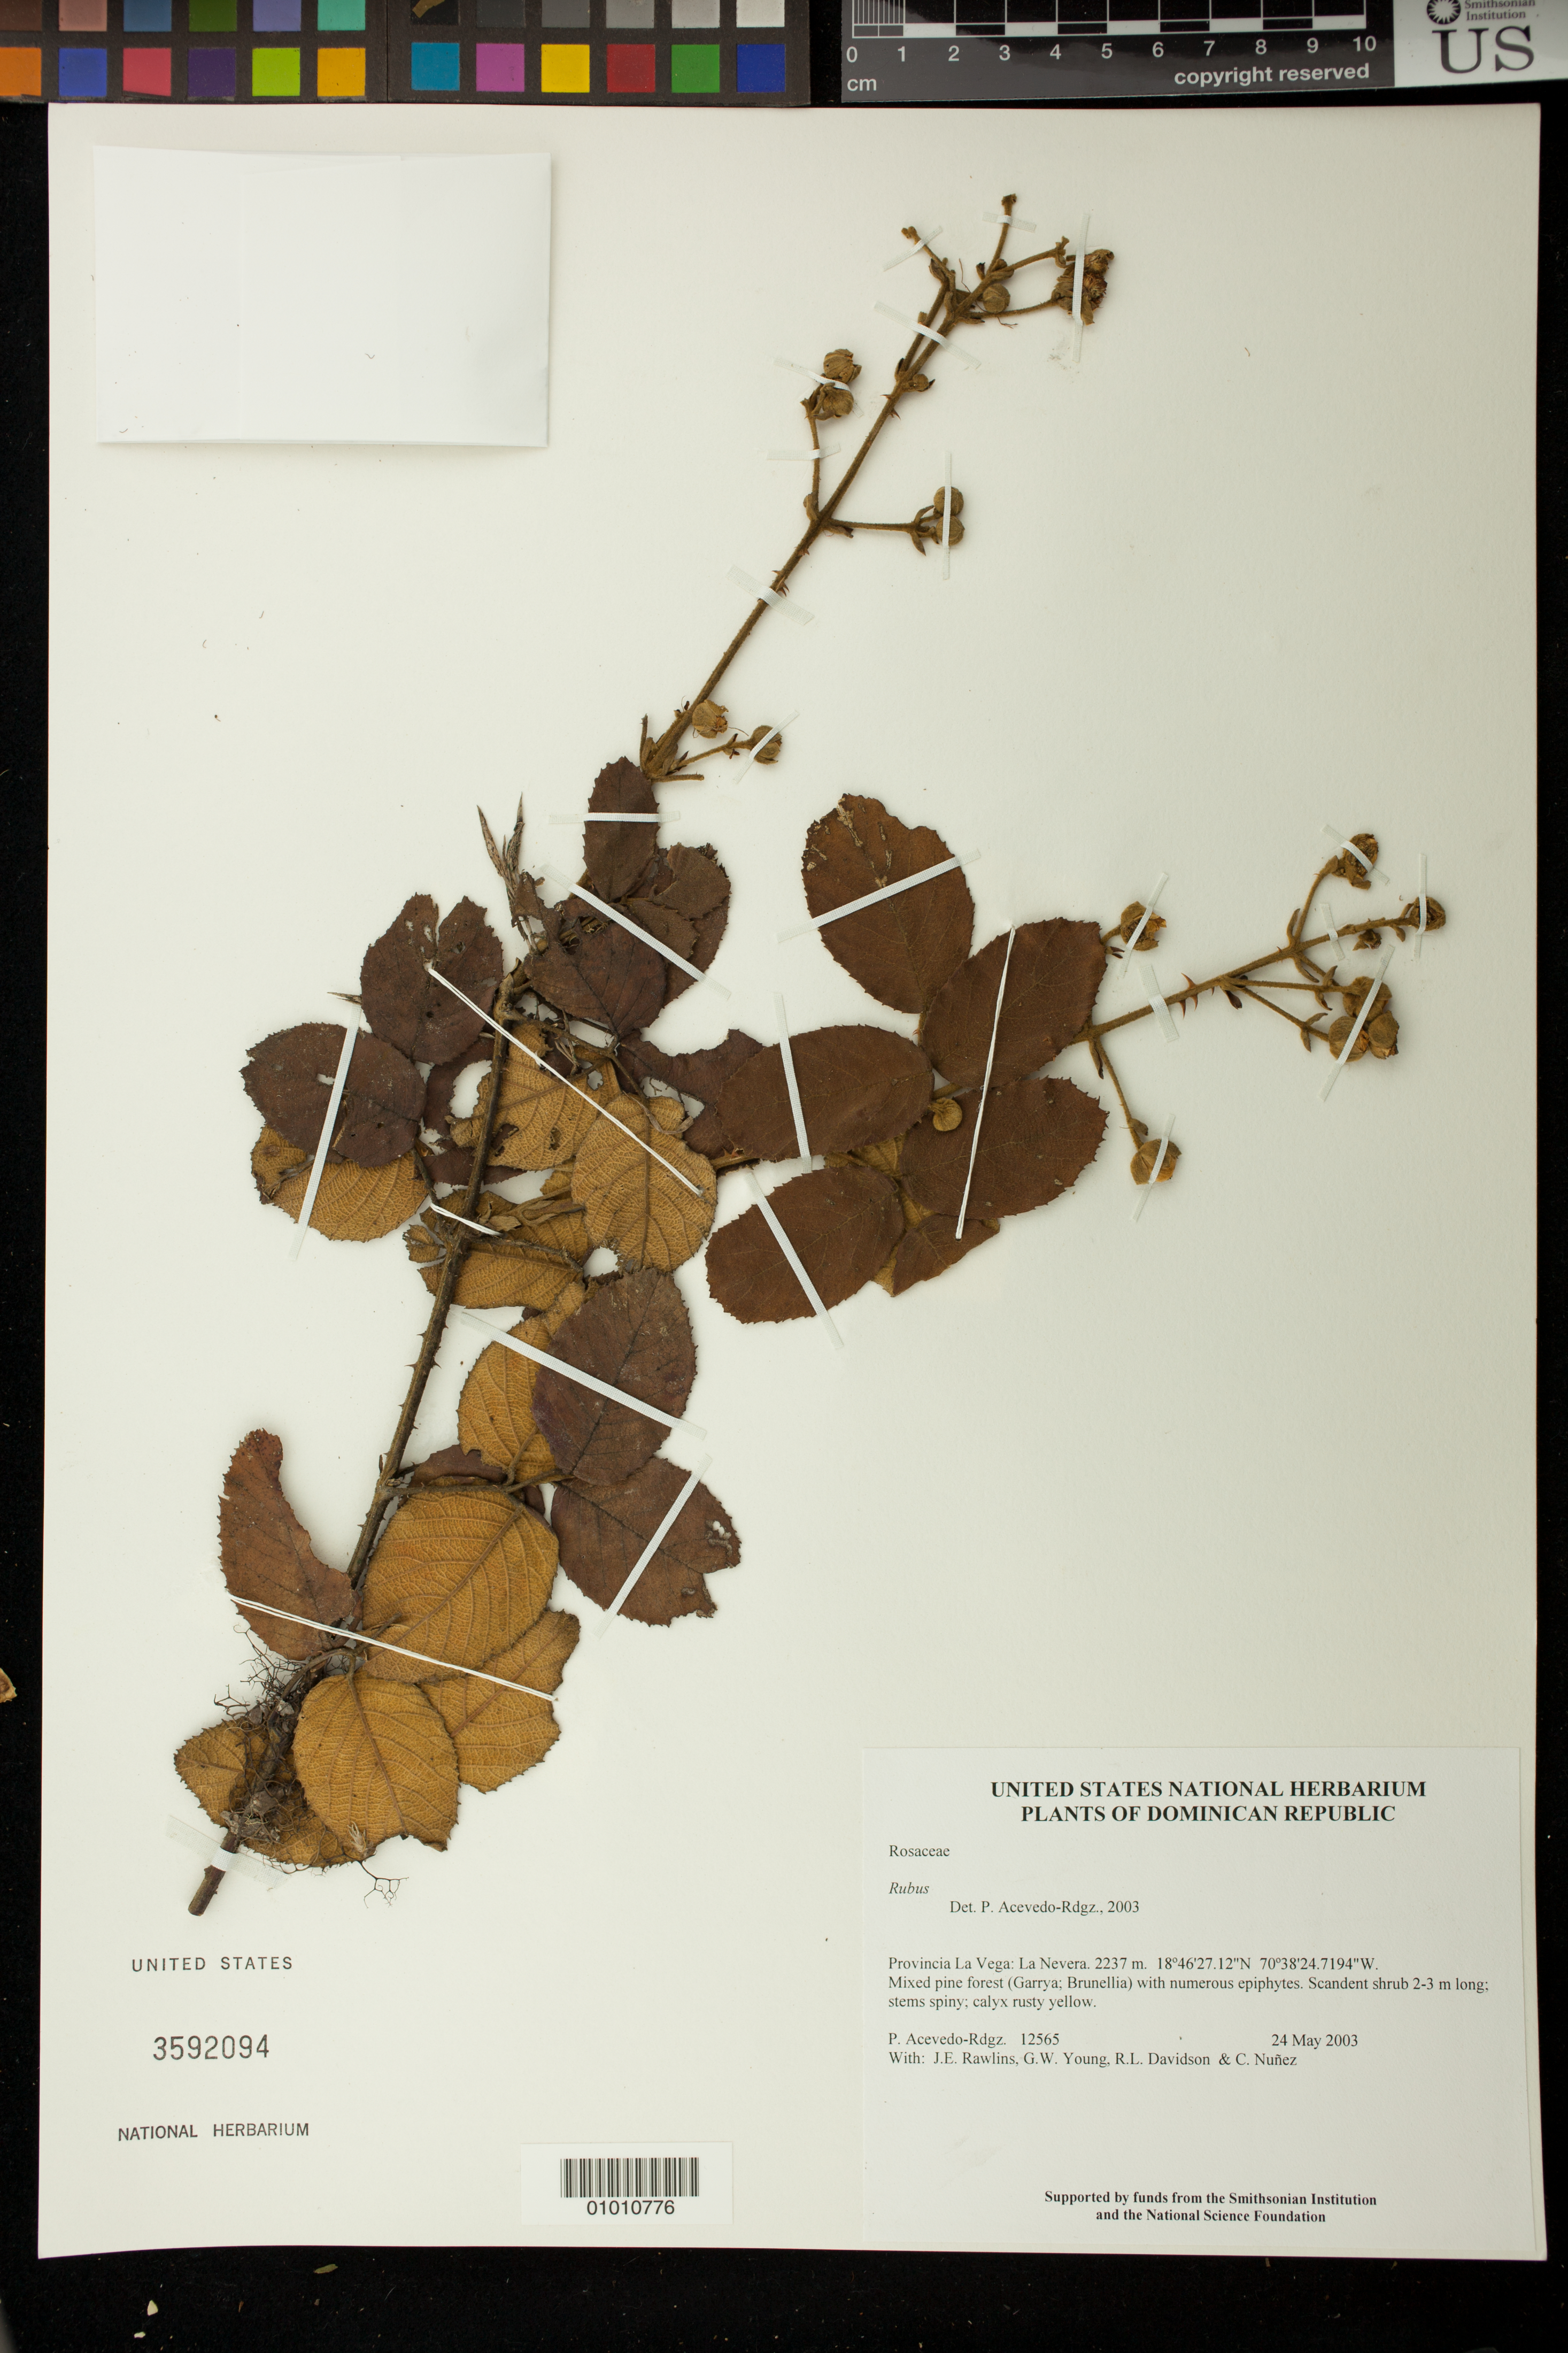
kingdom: Plantae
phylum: Tracheophyta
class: Magnoliopsida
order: Rosales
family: Rosaceae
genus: Rubus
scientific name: Rubus effertus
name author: L.H. Bailey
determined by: Acevedo-Rodriguez, P., (US), Smithsonian Institution - National Museum of Natural History (UNITED STATES)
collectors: P. Acevedo-Rodr., J. Rawlins, G. Young, R. Davidson & C. Nunez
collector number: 12565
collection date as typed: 24 May 2003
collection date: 2003-05-24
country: Dominican Republic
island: Hispaniola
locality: Provincia La Vega: La Nevera.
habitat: Mixed pine forest (Garrya; Brunellia) with numerous epiphytes.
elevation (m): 2237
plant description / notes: US, NY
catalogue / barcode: US 3592094